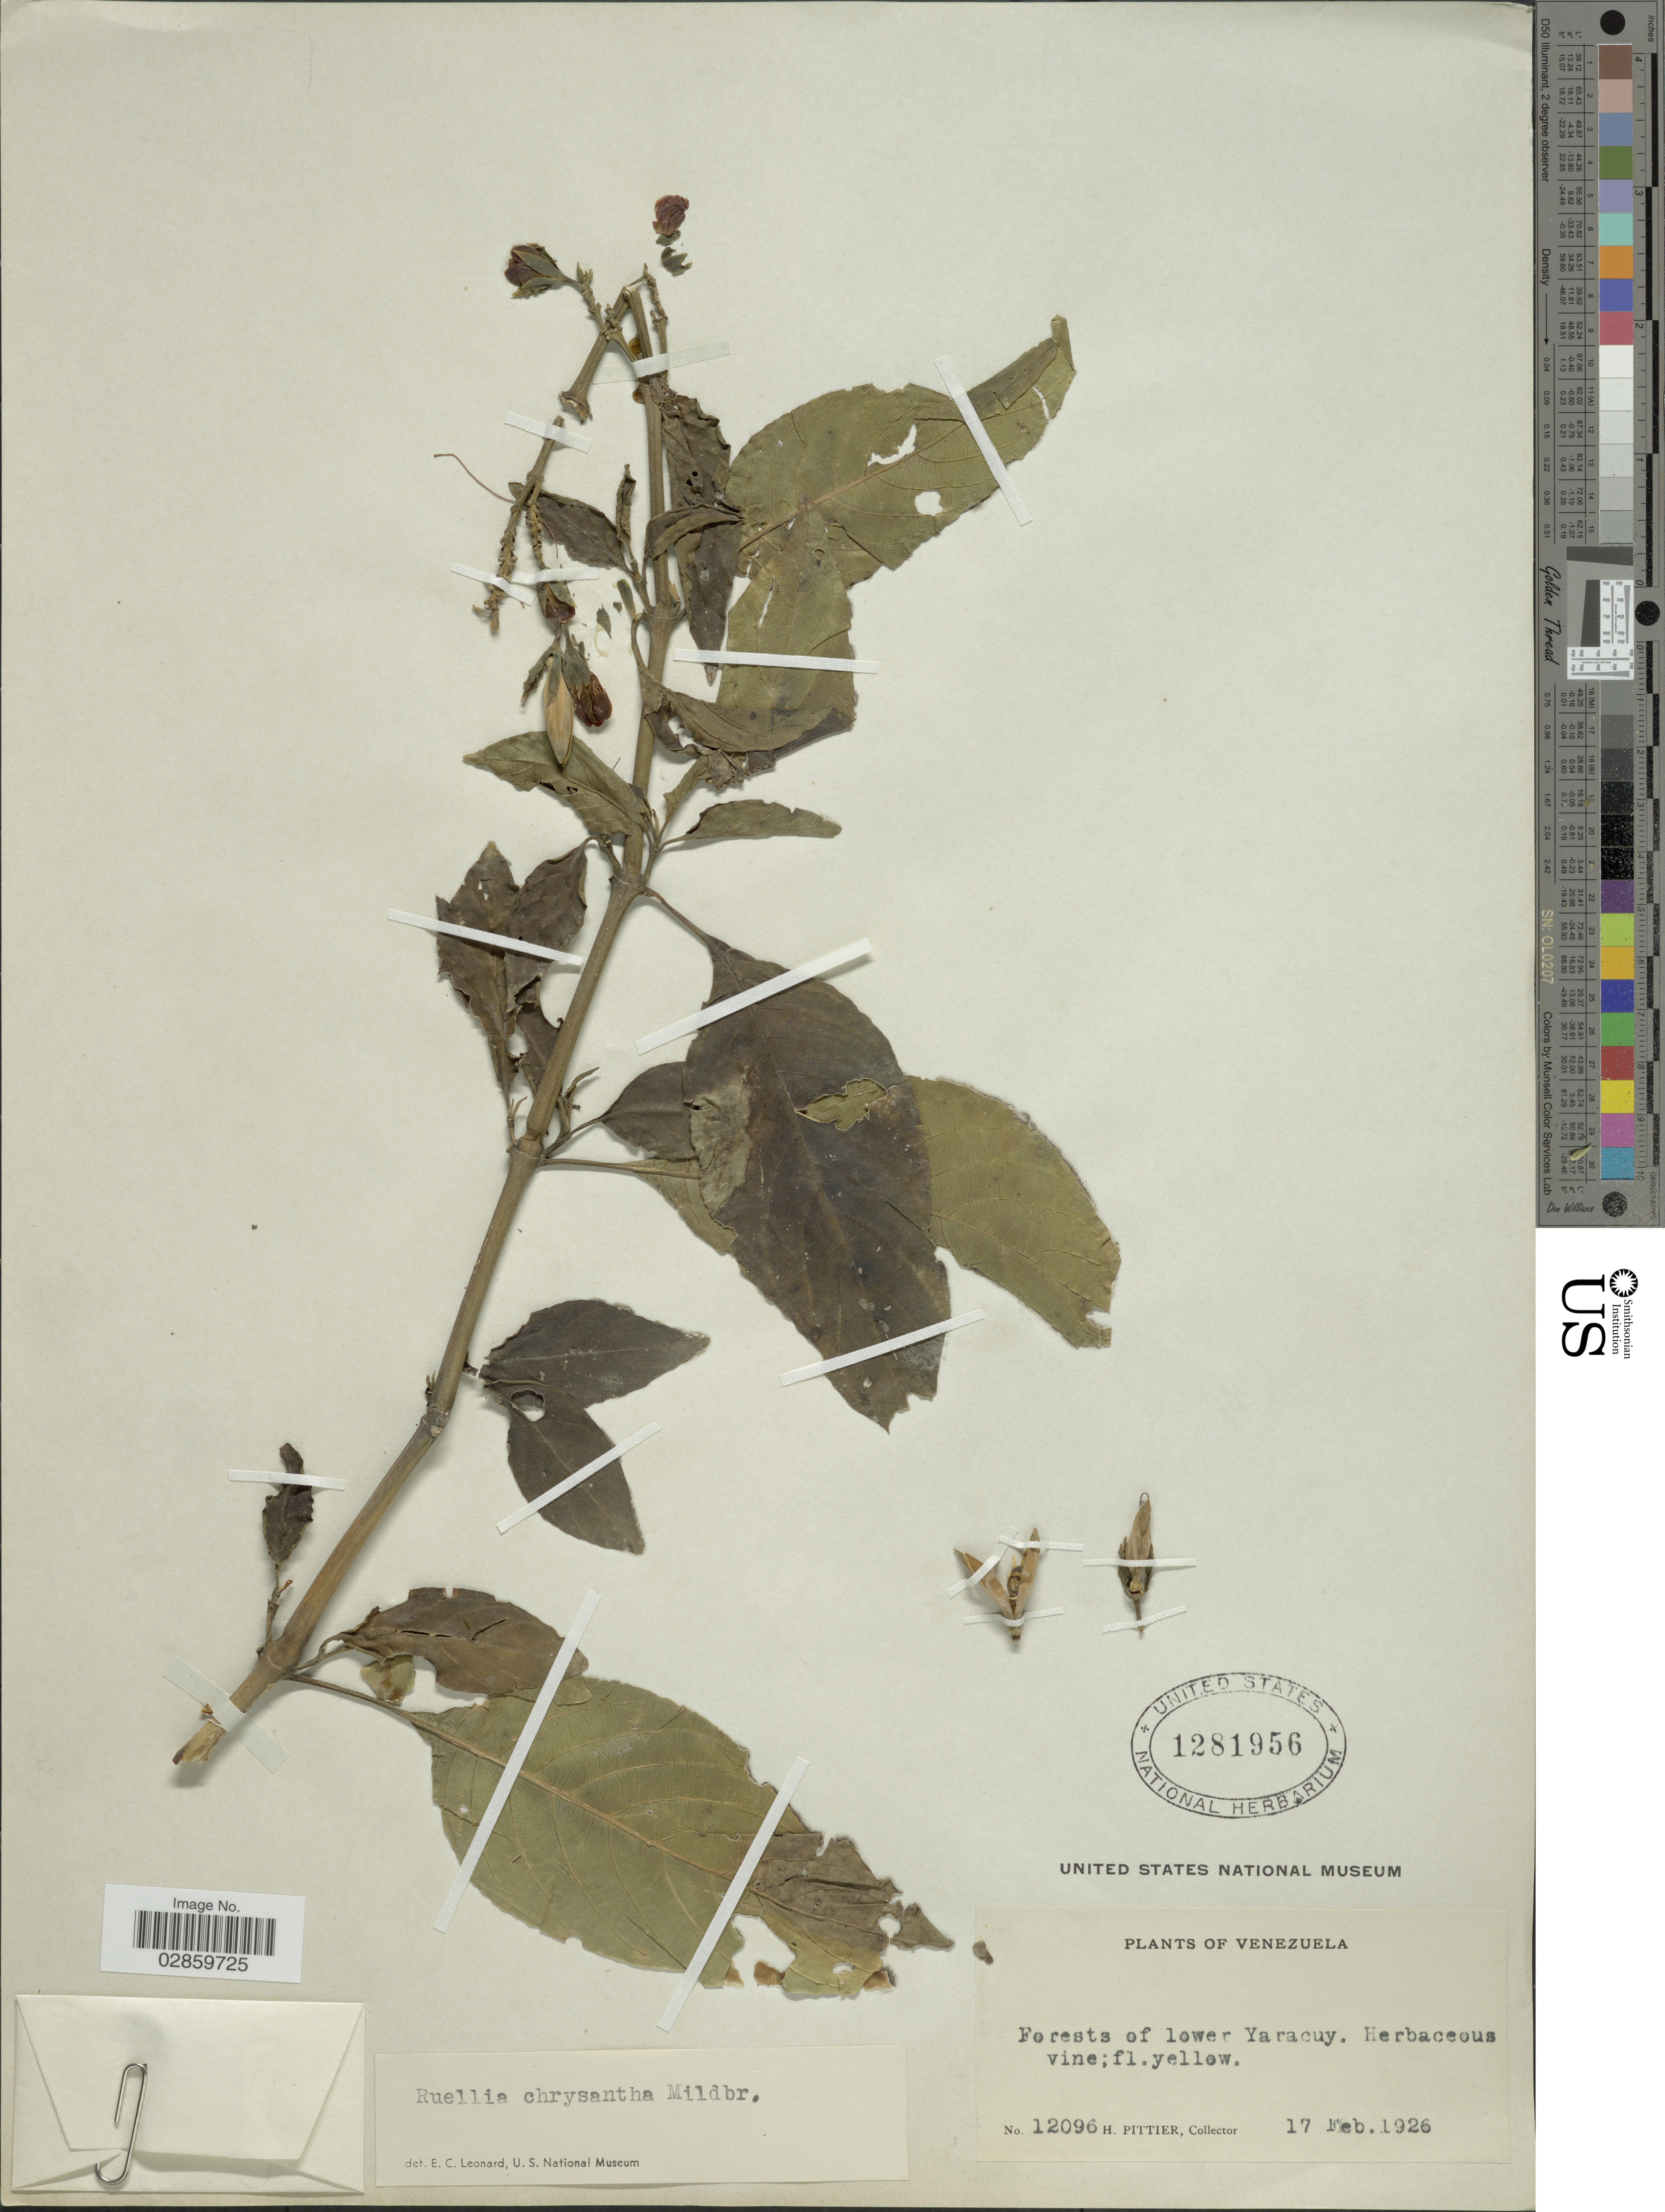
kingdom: Plantae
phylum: Tracheophyta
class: Magnoliopsida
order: Lamiales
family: Acanthaceae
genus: Ruellia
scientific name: Ruellia chrysantha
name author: Mildbr.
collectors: H. F. Pittier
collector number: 12096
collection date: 1926-02-17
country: Venezuela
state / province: Yaracuy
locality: Forests of lower Yaracuy.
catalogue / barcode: US 1281956